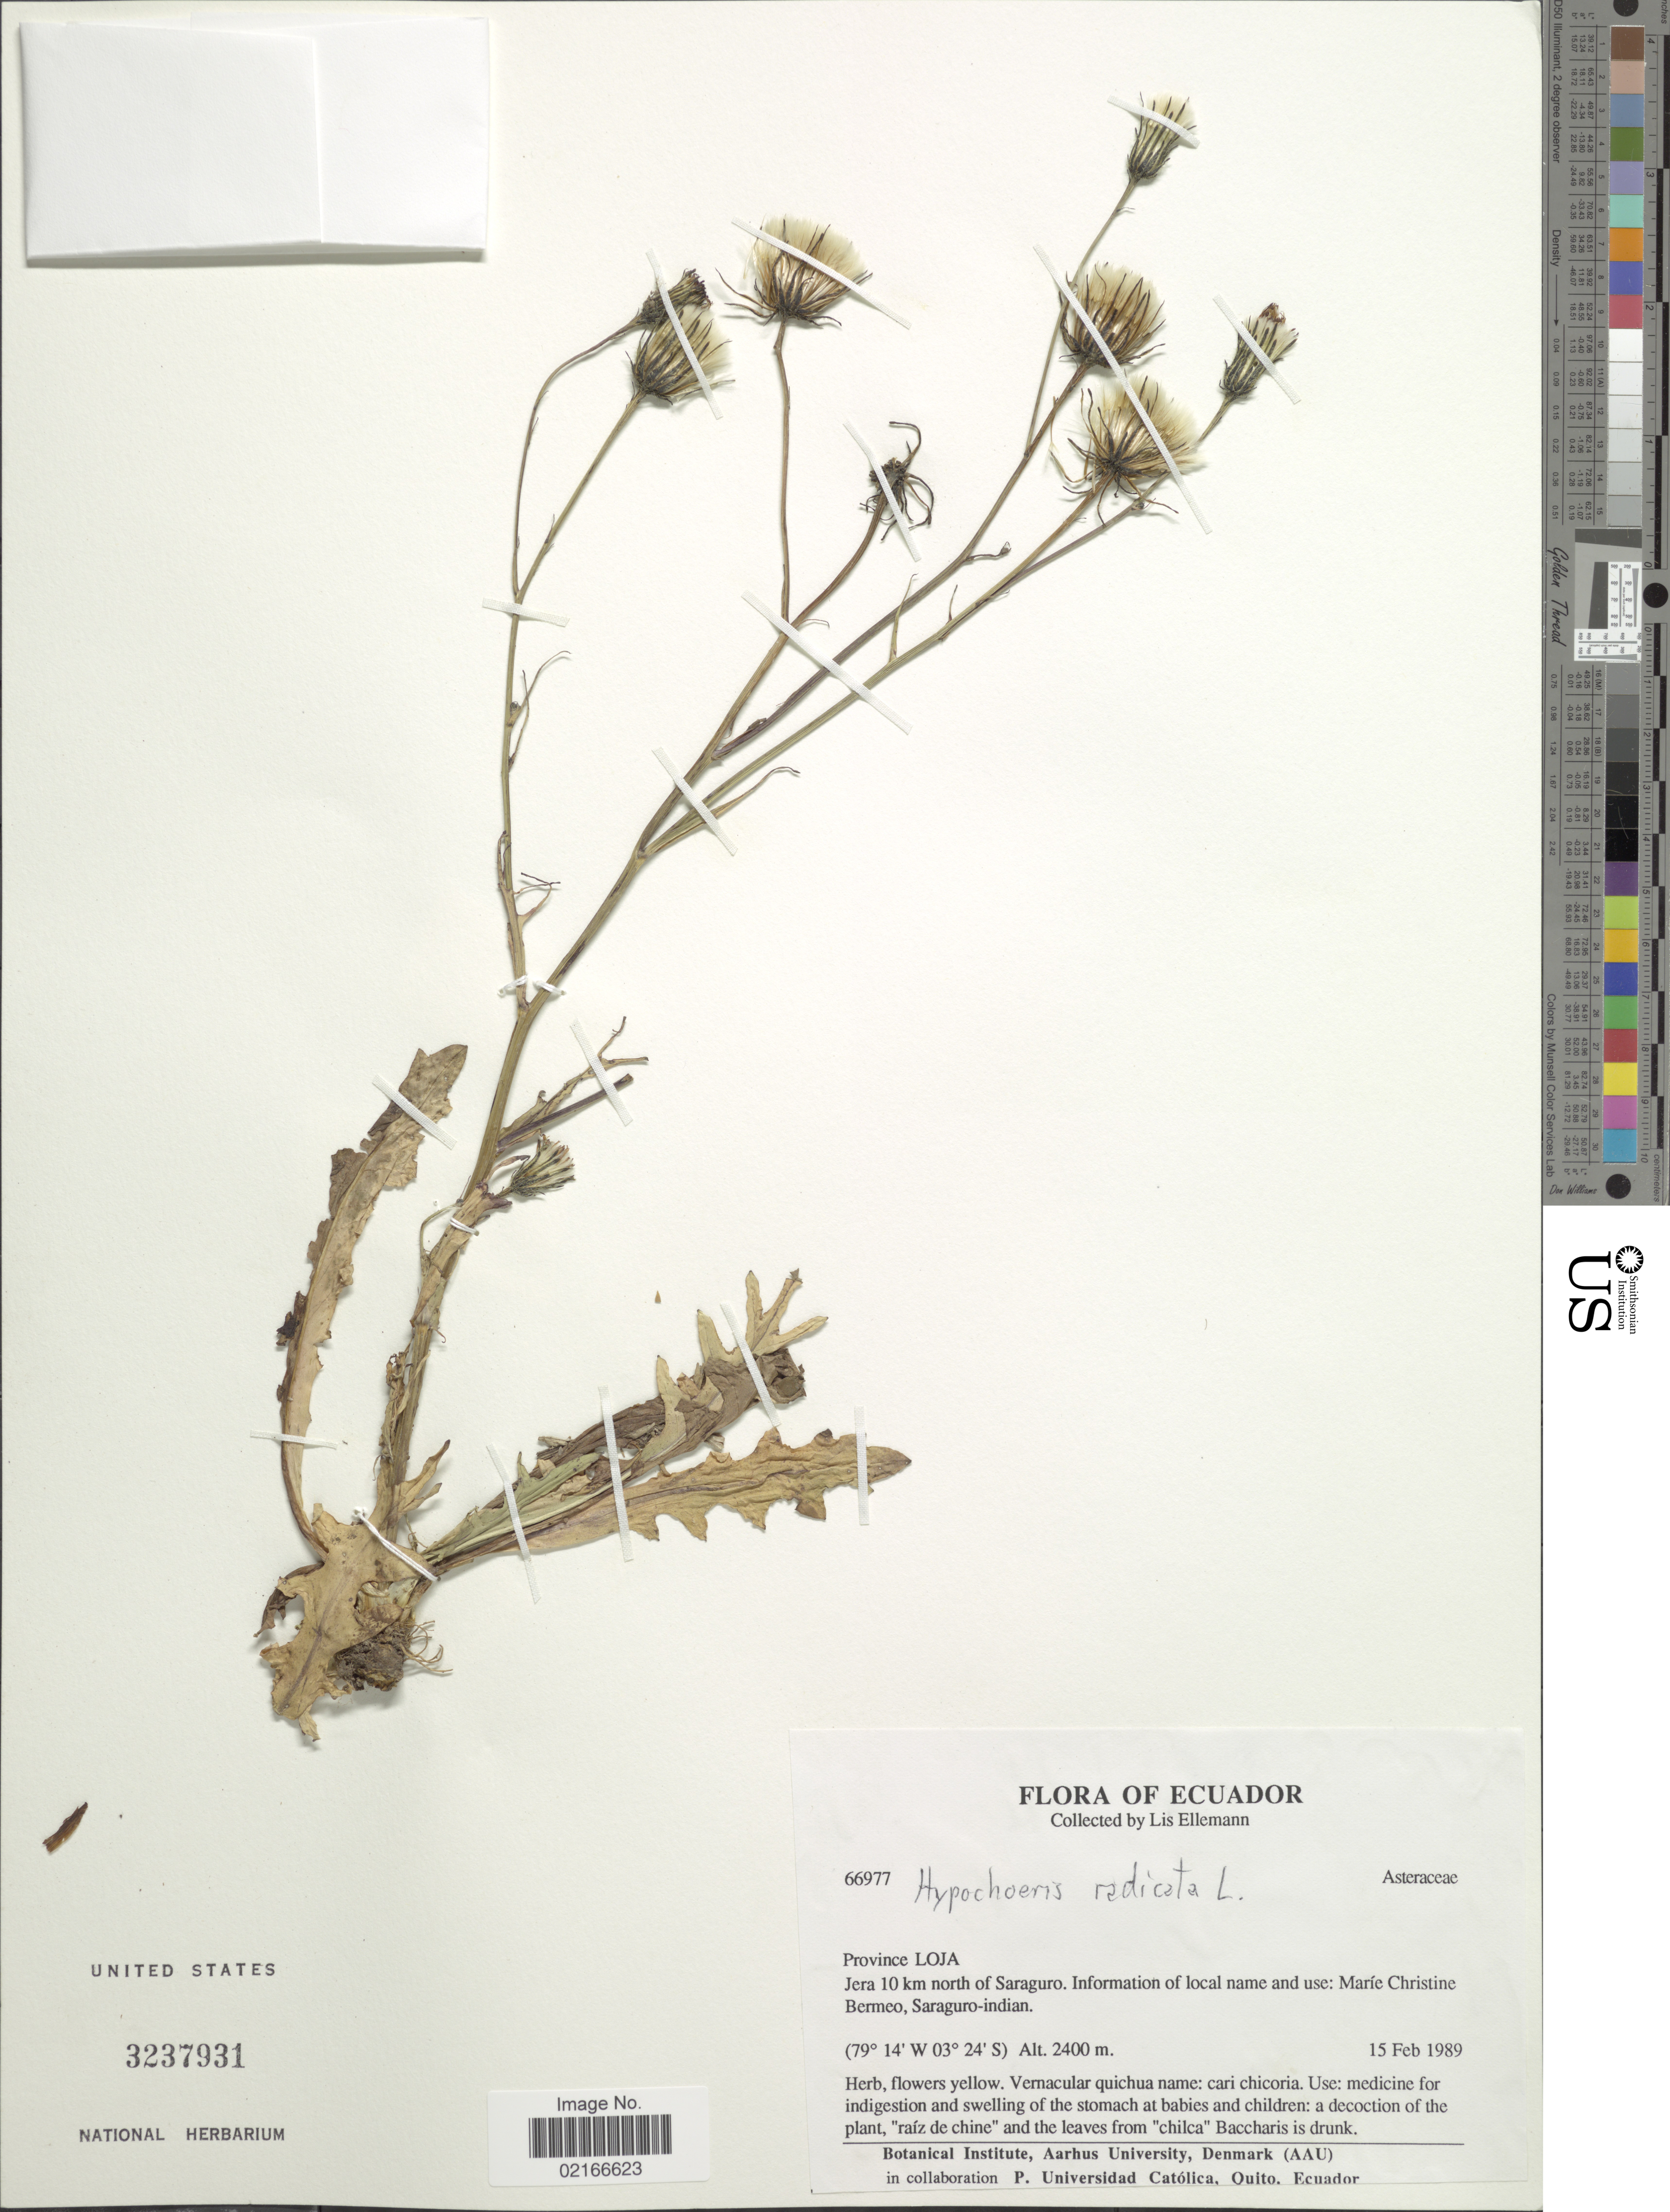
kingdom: Plantae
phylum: Tracheophyta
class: Magnoliopsida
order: Asterales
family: Asteraceae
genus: Hypochaeris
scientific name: Hypochaeris chillensis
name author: (Kunth) Britton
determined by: Mailhos, Ary, (MVFA), Universidad de la Republica (URUGUAY)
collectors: L. Ellemann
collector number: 66977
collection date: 1989-02-15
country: Ecuador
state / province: Loja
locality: Jera 10 km north of Saraguro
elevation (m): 2400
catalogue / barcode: US 3237931